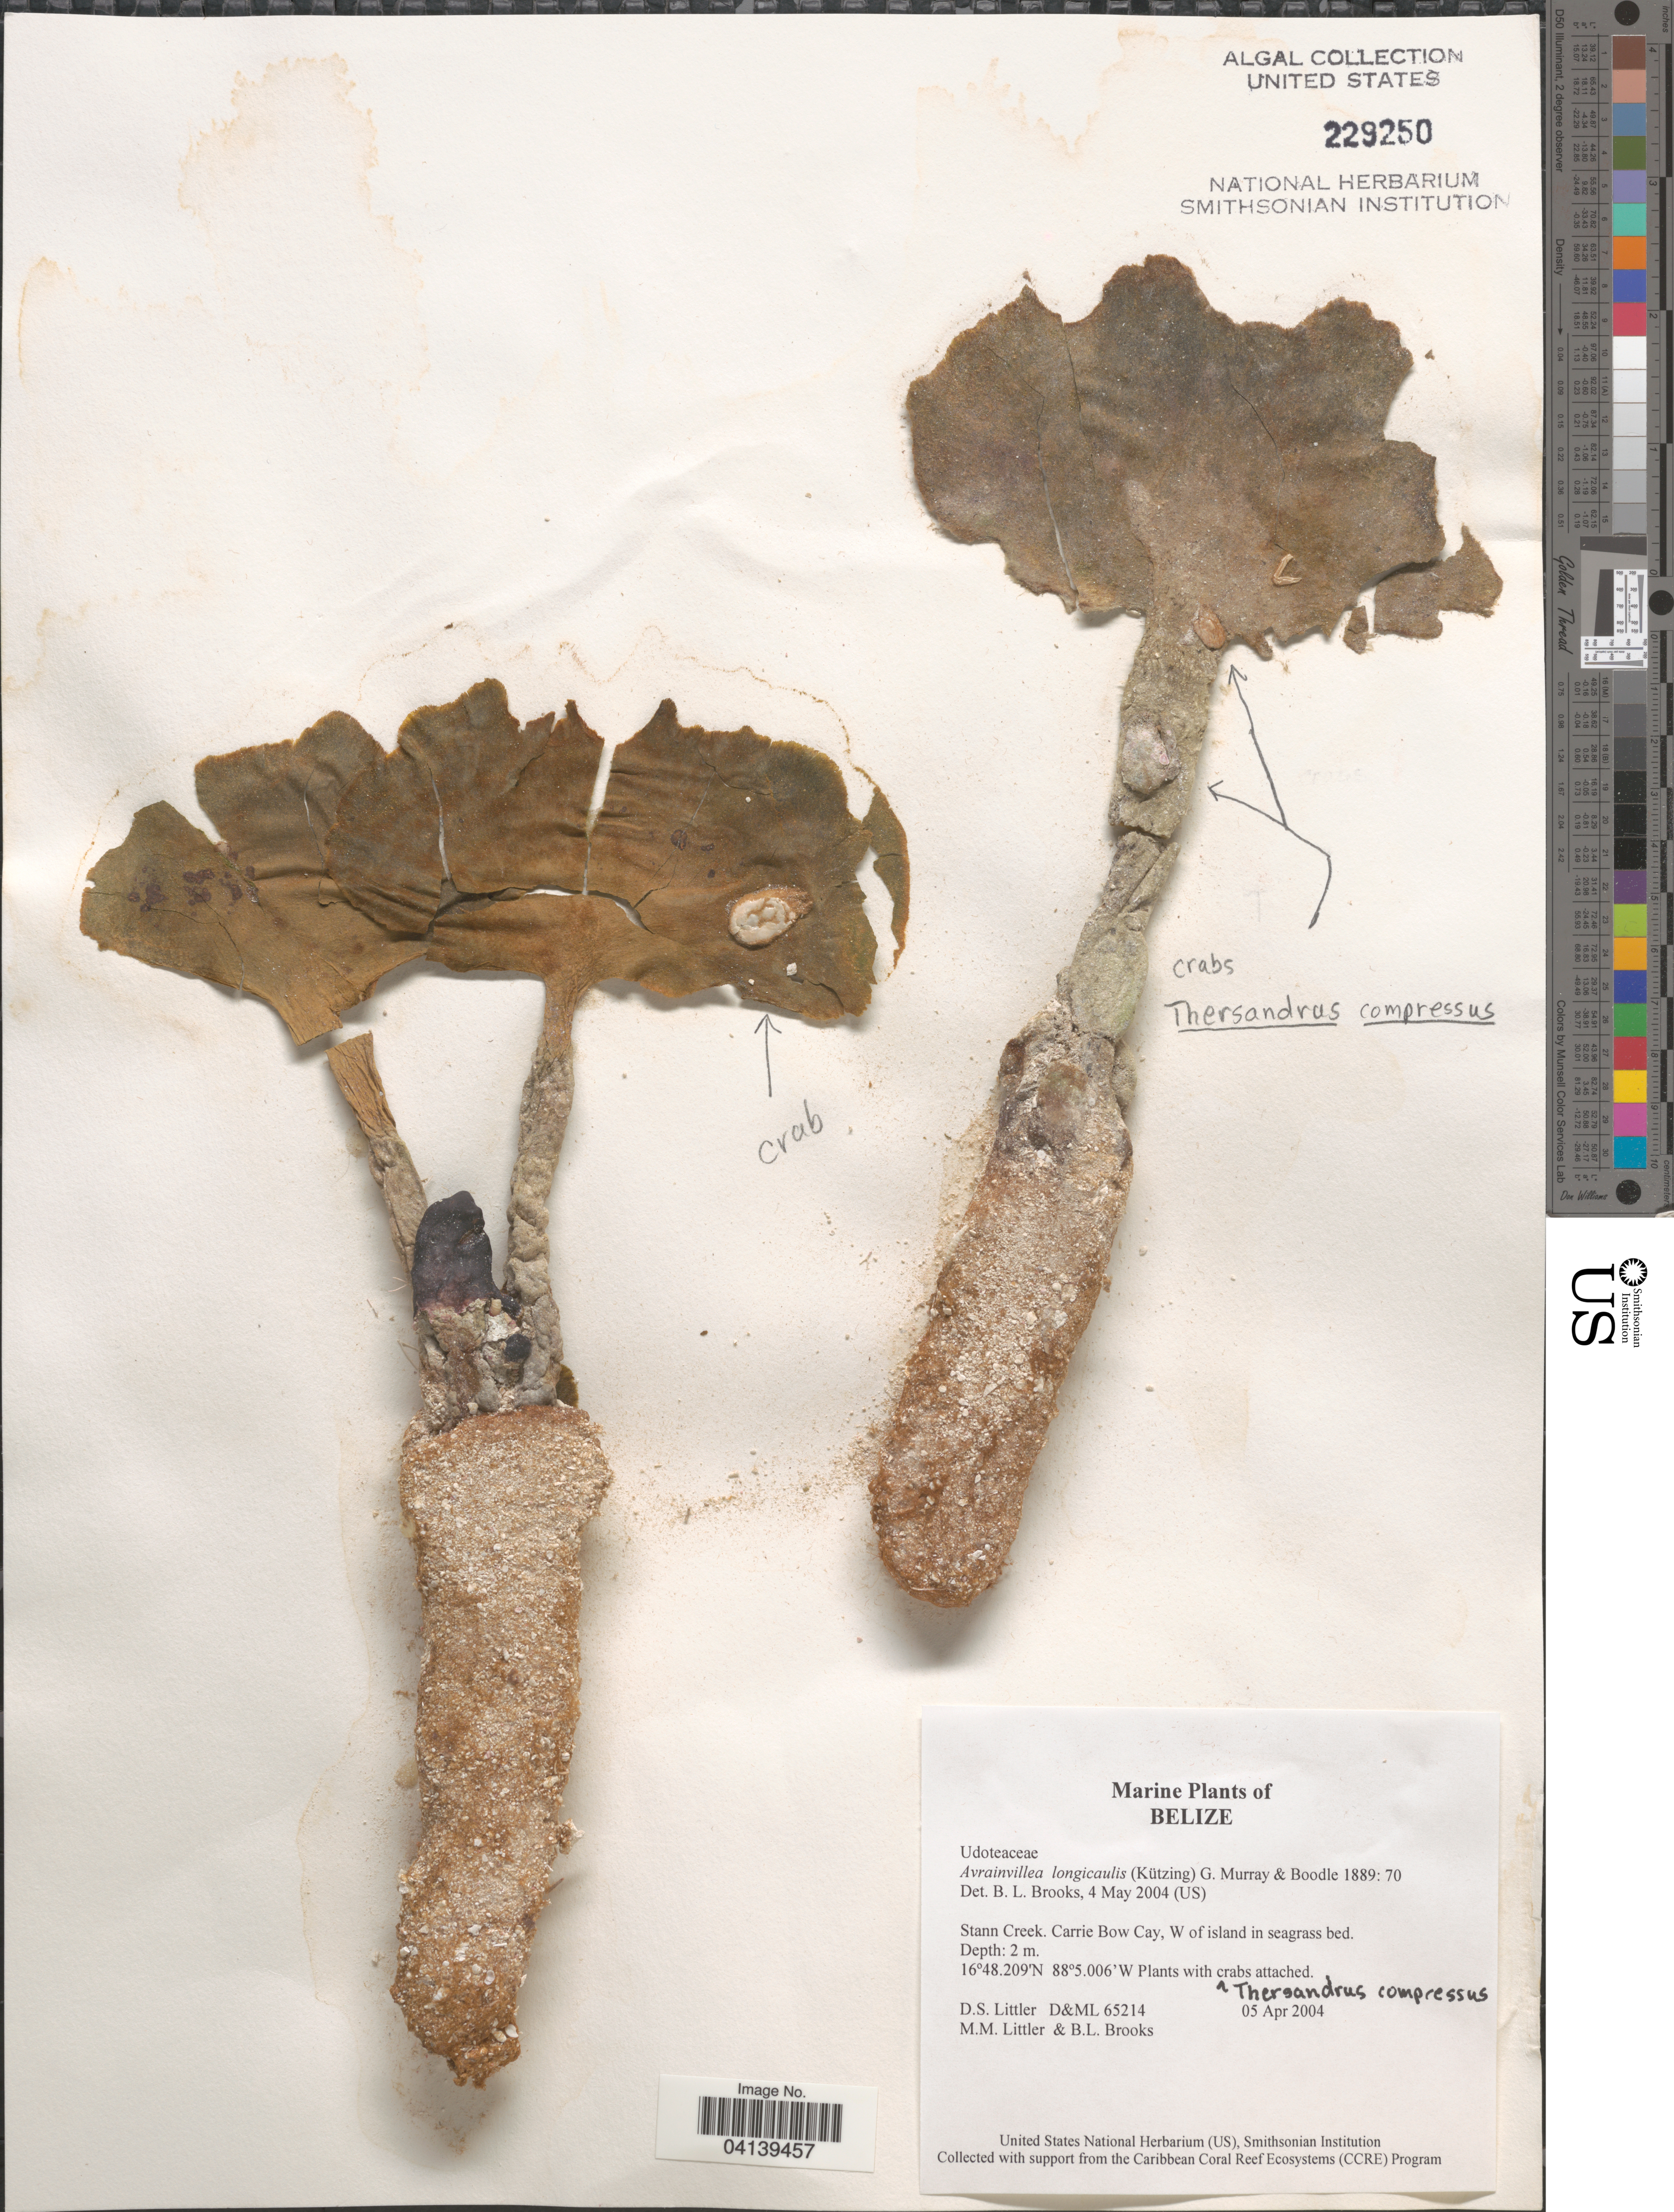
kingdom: Plantae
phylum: Chlorophyta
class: Ulvophyceae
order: Bryopsidales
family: Dichotomosiphonaceae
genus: Avrainvillea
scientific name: Avrainvillea longicaulis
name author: (Kütz.) G. Murray & Boodle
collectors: D. S. Littler & B. Brooks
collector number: D&ML65214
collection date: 2004-04-05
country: Belize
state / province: Stann Creek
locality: Carrie Bow Cay, W of island in seagrass bed.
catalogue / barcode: US 229250